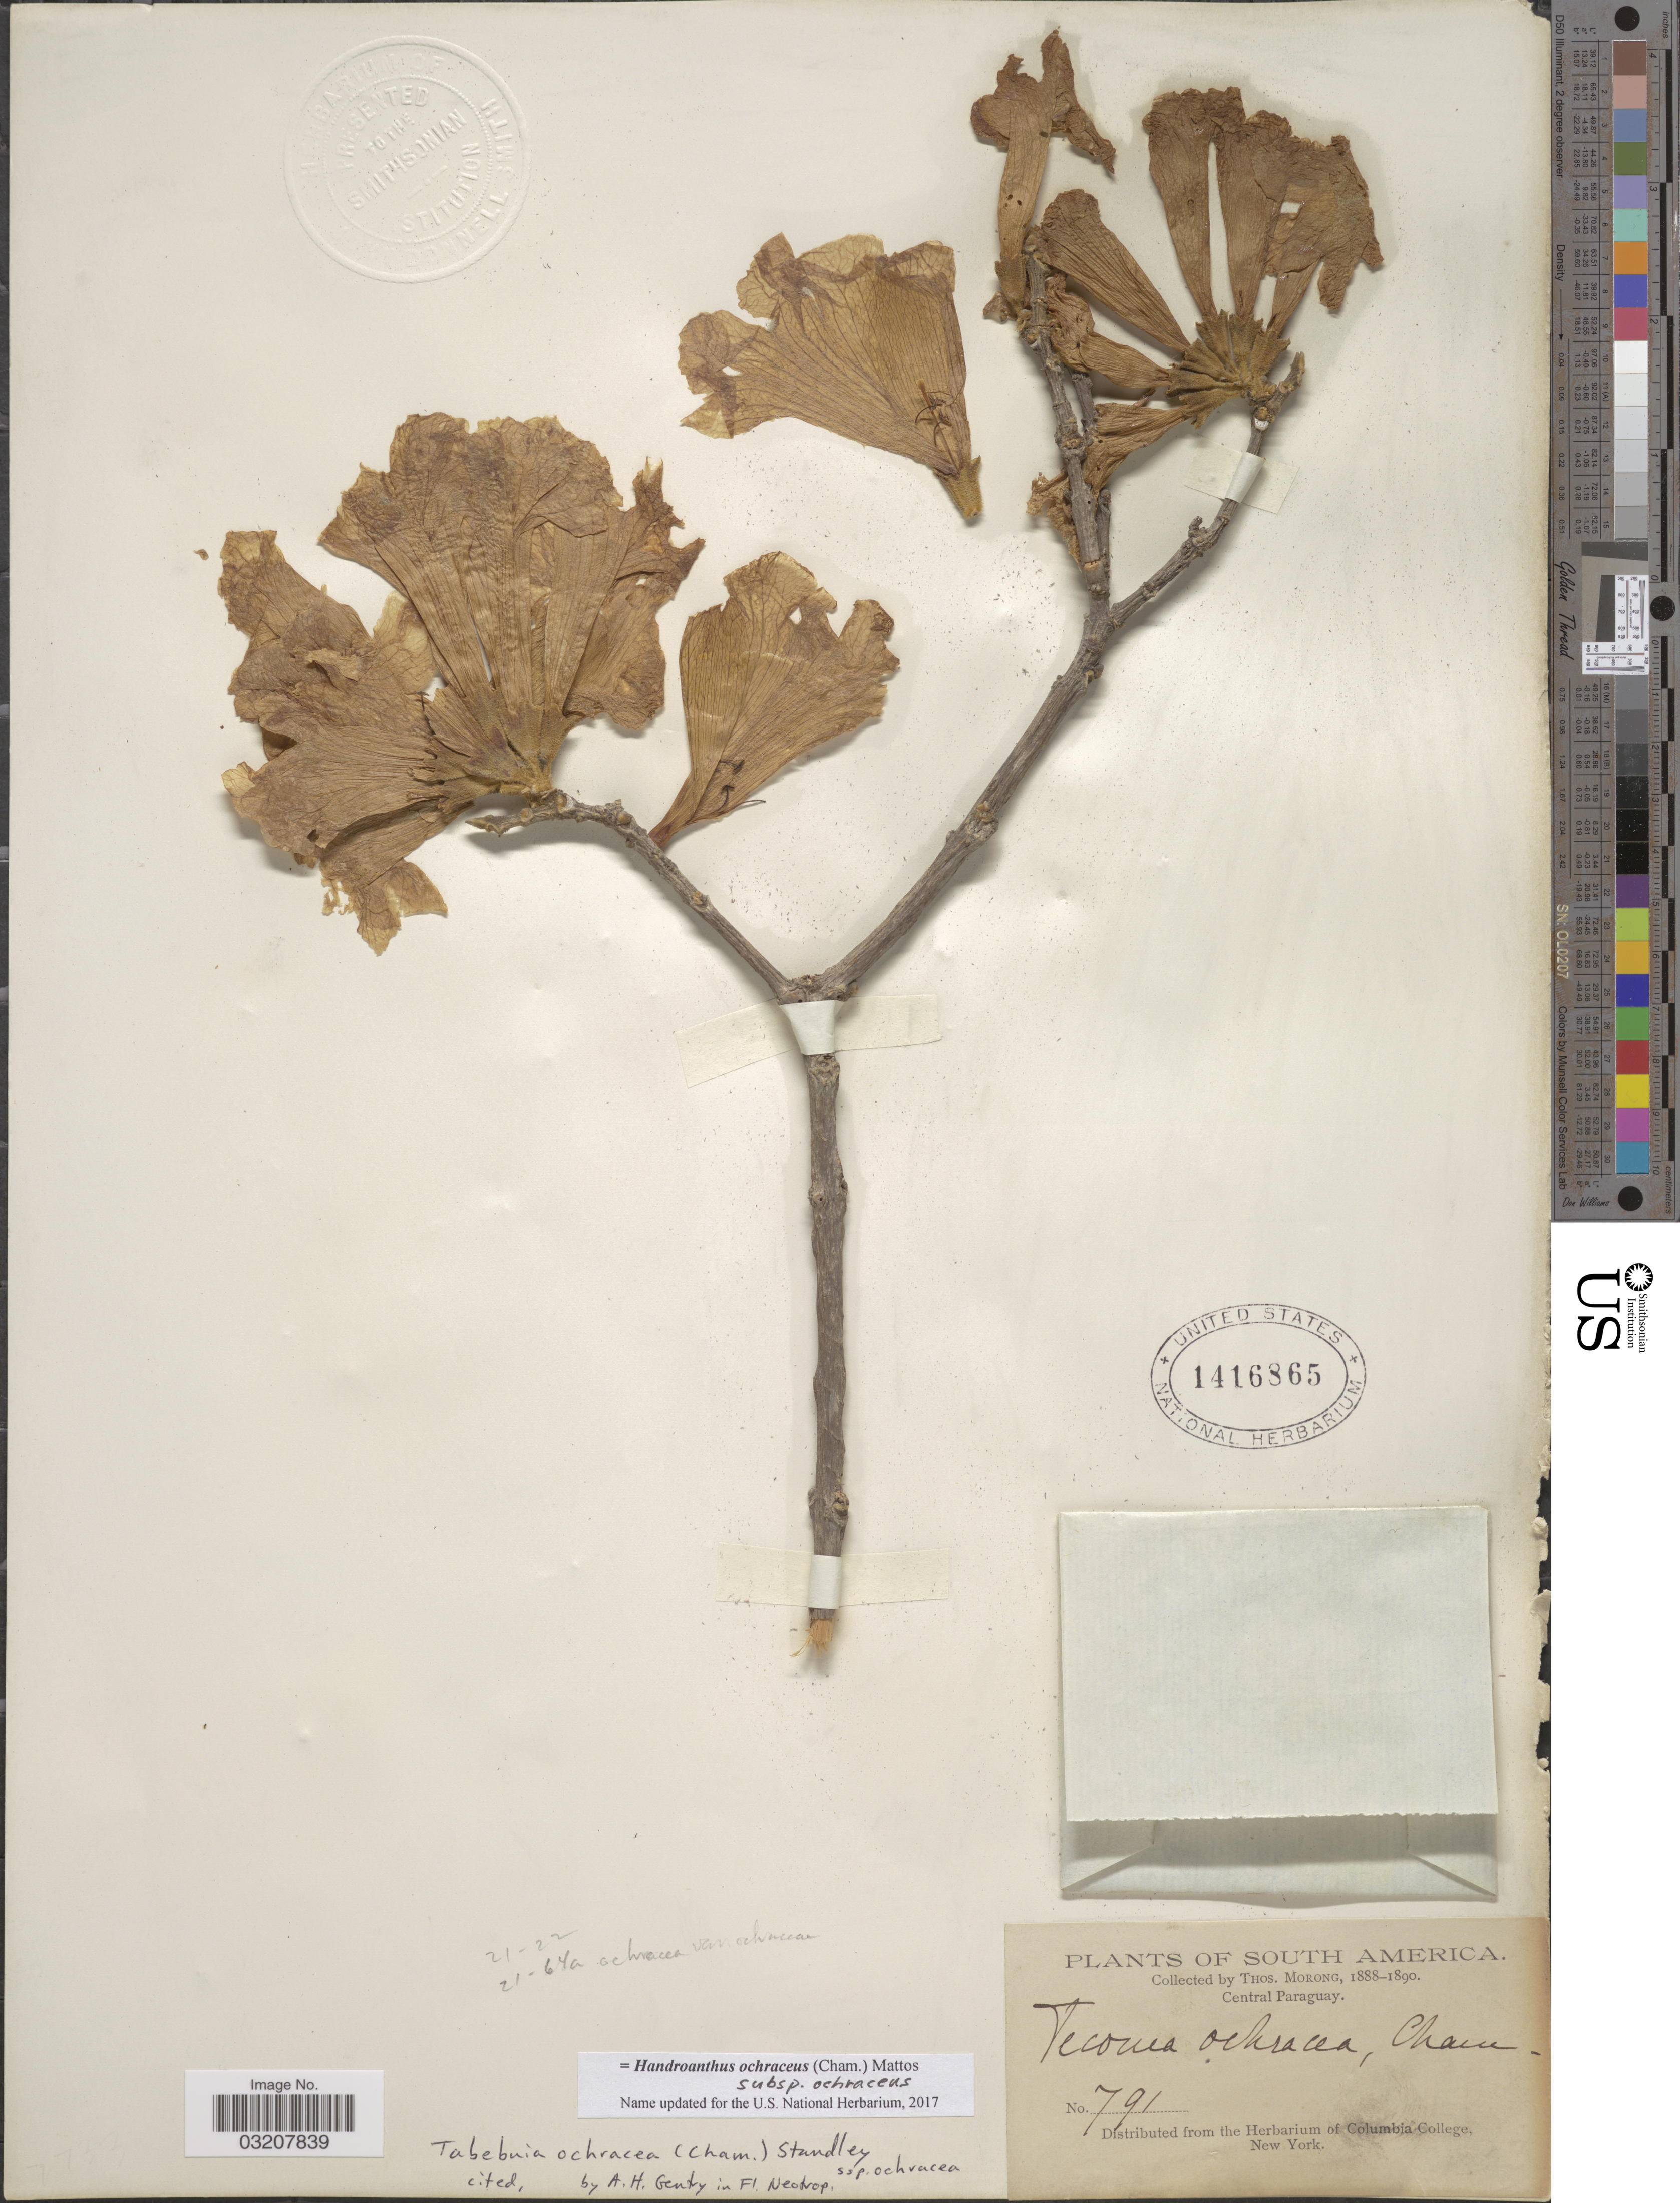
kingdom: Plantae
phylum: Tracheophyta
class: Magnoliopsida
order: Lamiales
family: Bignoniaceae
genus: Handroanthus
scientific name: Handroanthus ochraceus subsp. ochraceus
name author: (Cham.) Mattos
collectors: ex herb. T. Morong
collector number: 791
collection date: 1888/1890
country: Paraguay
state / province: Central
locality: Central Paraguay.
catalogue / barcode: US 1416865